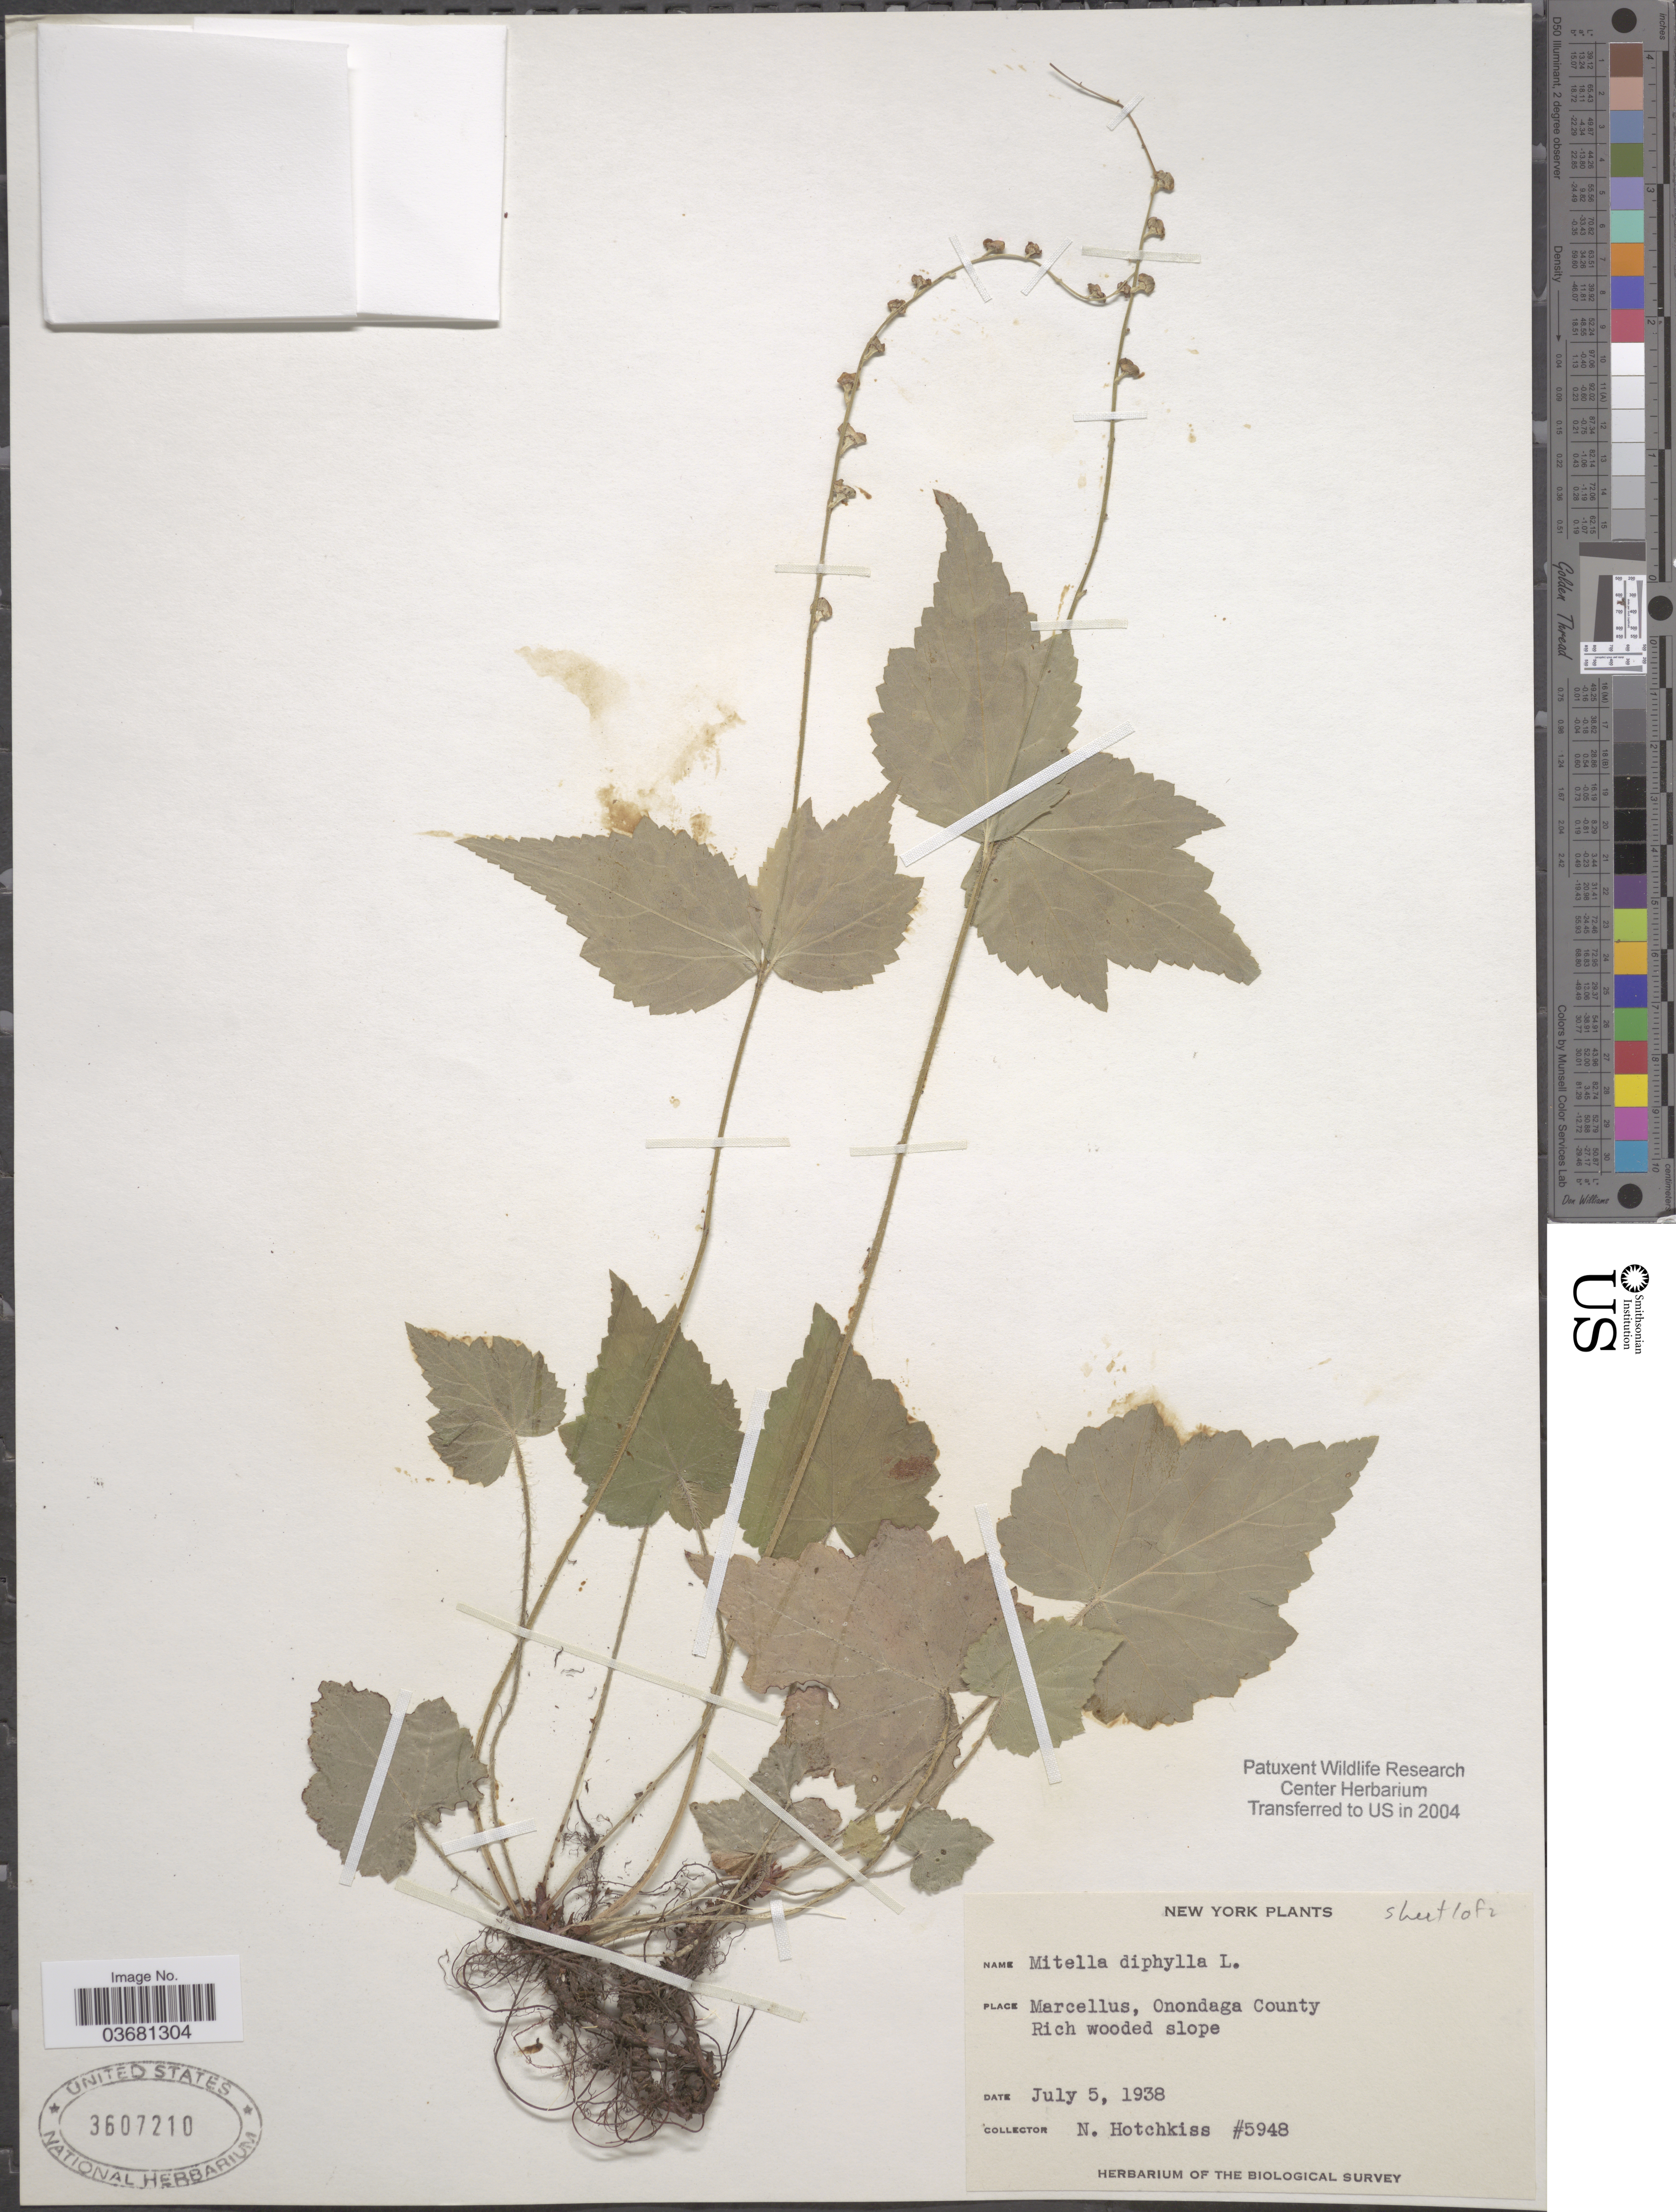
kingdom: Plantae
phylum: Tracheophyta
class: Magnoliopsida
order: Saxifragales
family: Saxifragaceae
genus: Mitella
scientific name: Mitella diphylla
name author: L.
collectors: N. Hotchkiss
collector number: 5948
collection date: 1938-07-05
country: United States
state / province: New York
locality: Marcellus, Onondaga County. The Biological Survey.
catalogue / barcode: US 3607210